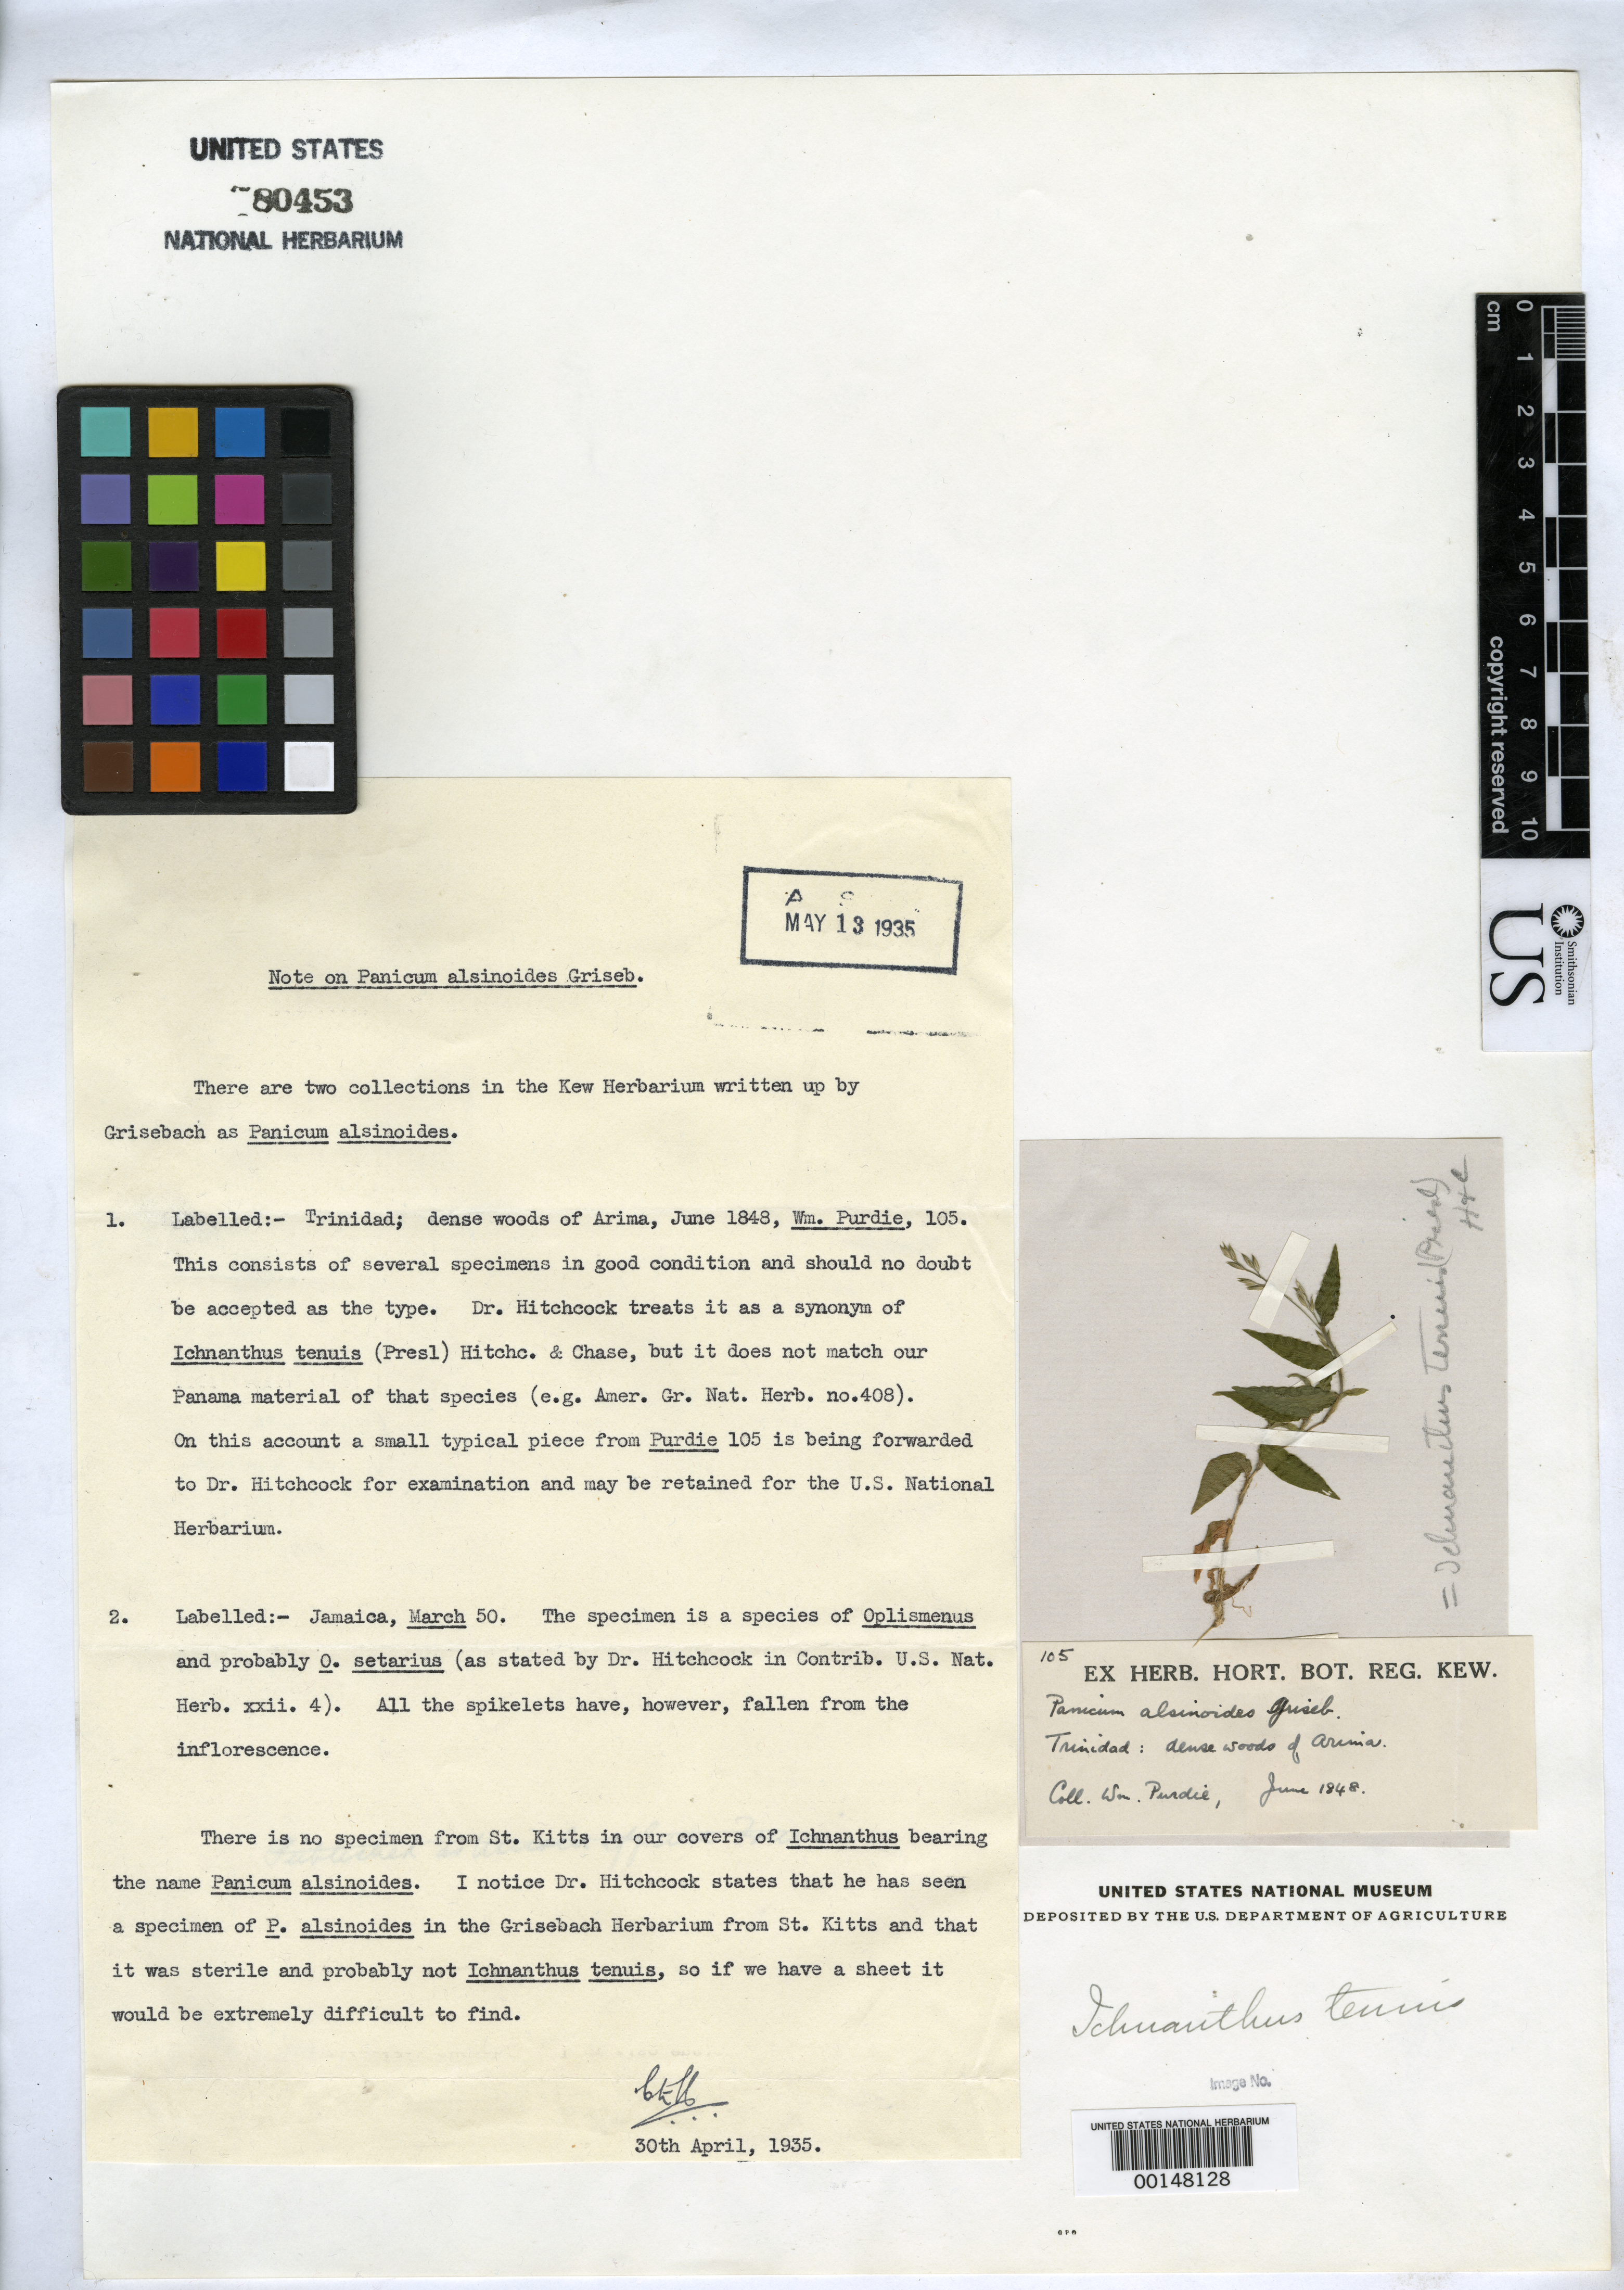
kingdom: Plantae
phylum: Tracheophyta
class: Liliopsida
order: Poales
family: Poaceae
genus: Panicum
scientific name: Panicum alsinoides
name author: Griseb.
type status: Type Fragment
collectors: W. Purdie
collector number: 105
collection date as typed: Jun 1848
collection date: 1848-06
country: Trinidad and Tobago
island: Trinidad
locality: Near Arima.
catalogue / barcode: US 80453